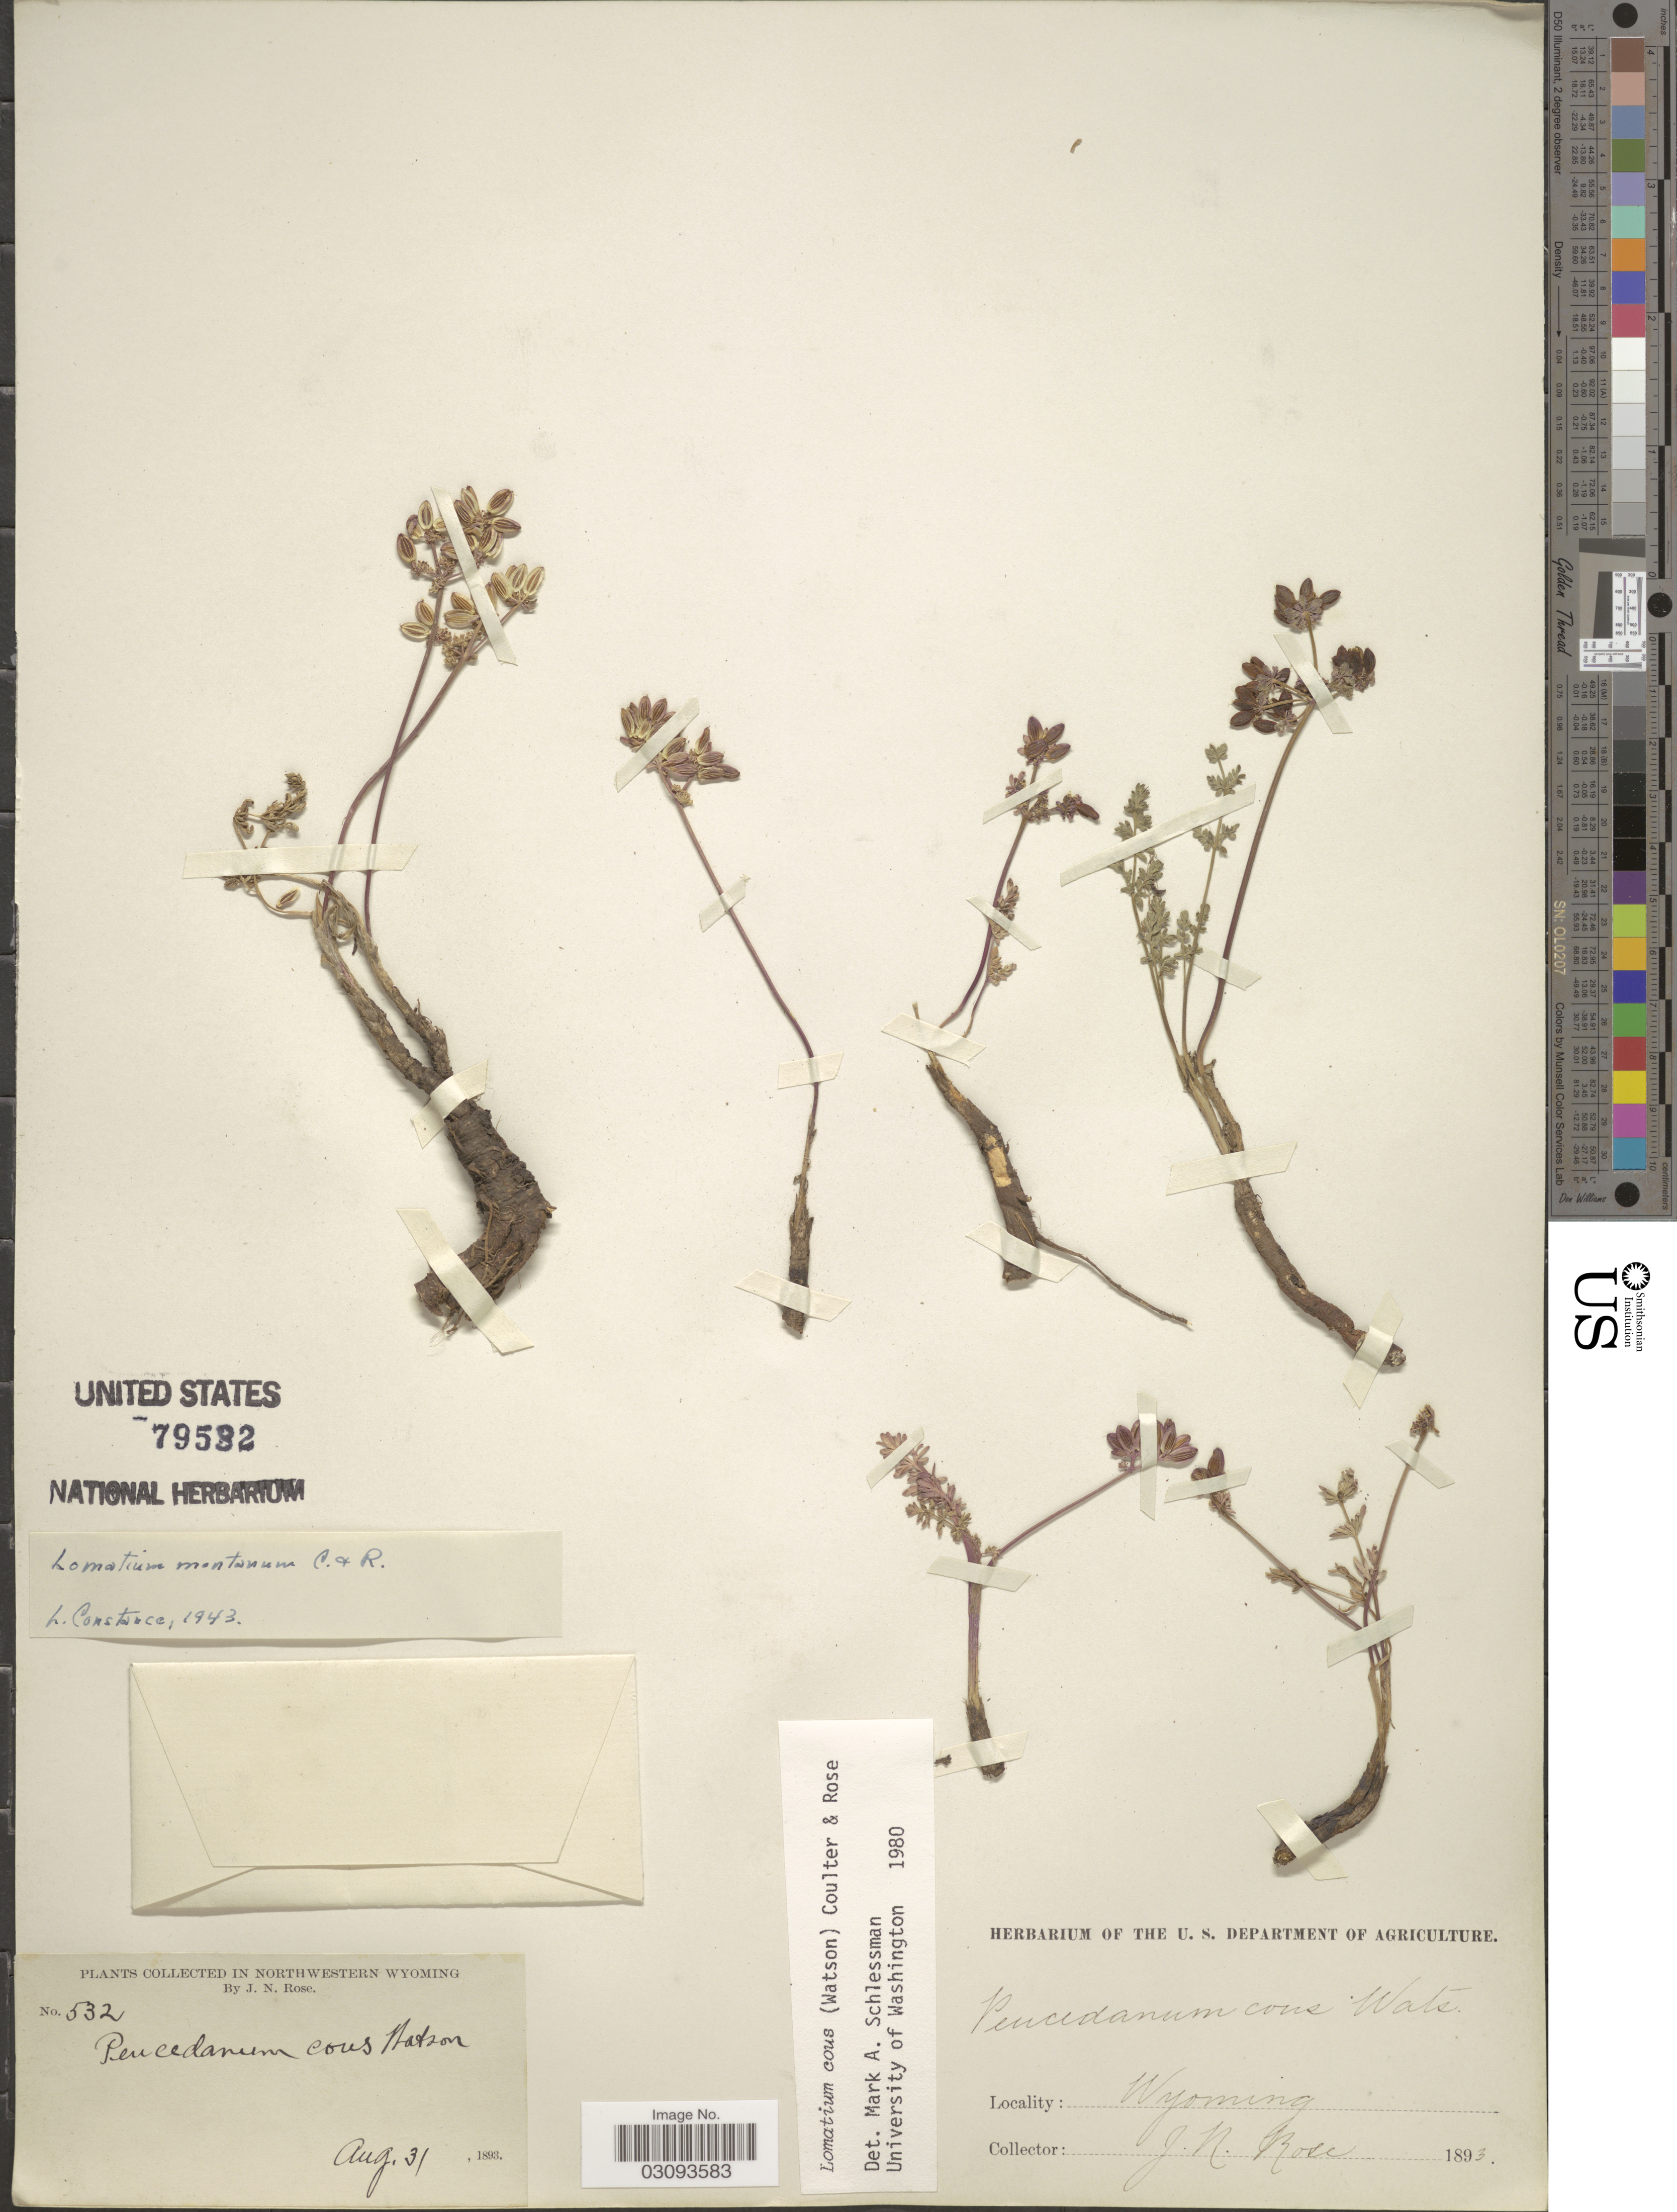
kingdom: Plantae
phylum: Tracheophyta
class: Magnoliopsida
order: Apiales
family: Apiaceae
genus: Lomatium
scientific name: Lomatium cous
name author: (S. Watson) J.M. Coult. & Rose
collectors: J. N. Rose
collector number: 532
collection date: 1893-08-31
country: United States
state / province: Wyoming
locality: Northwestern Wyoming.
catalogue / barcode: US 79532